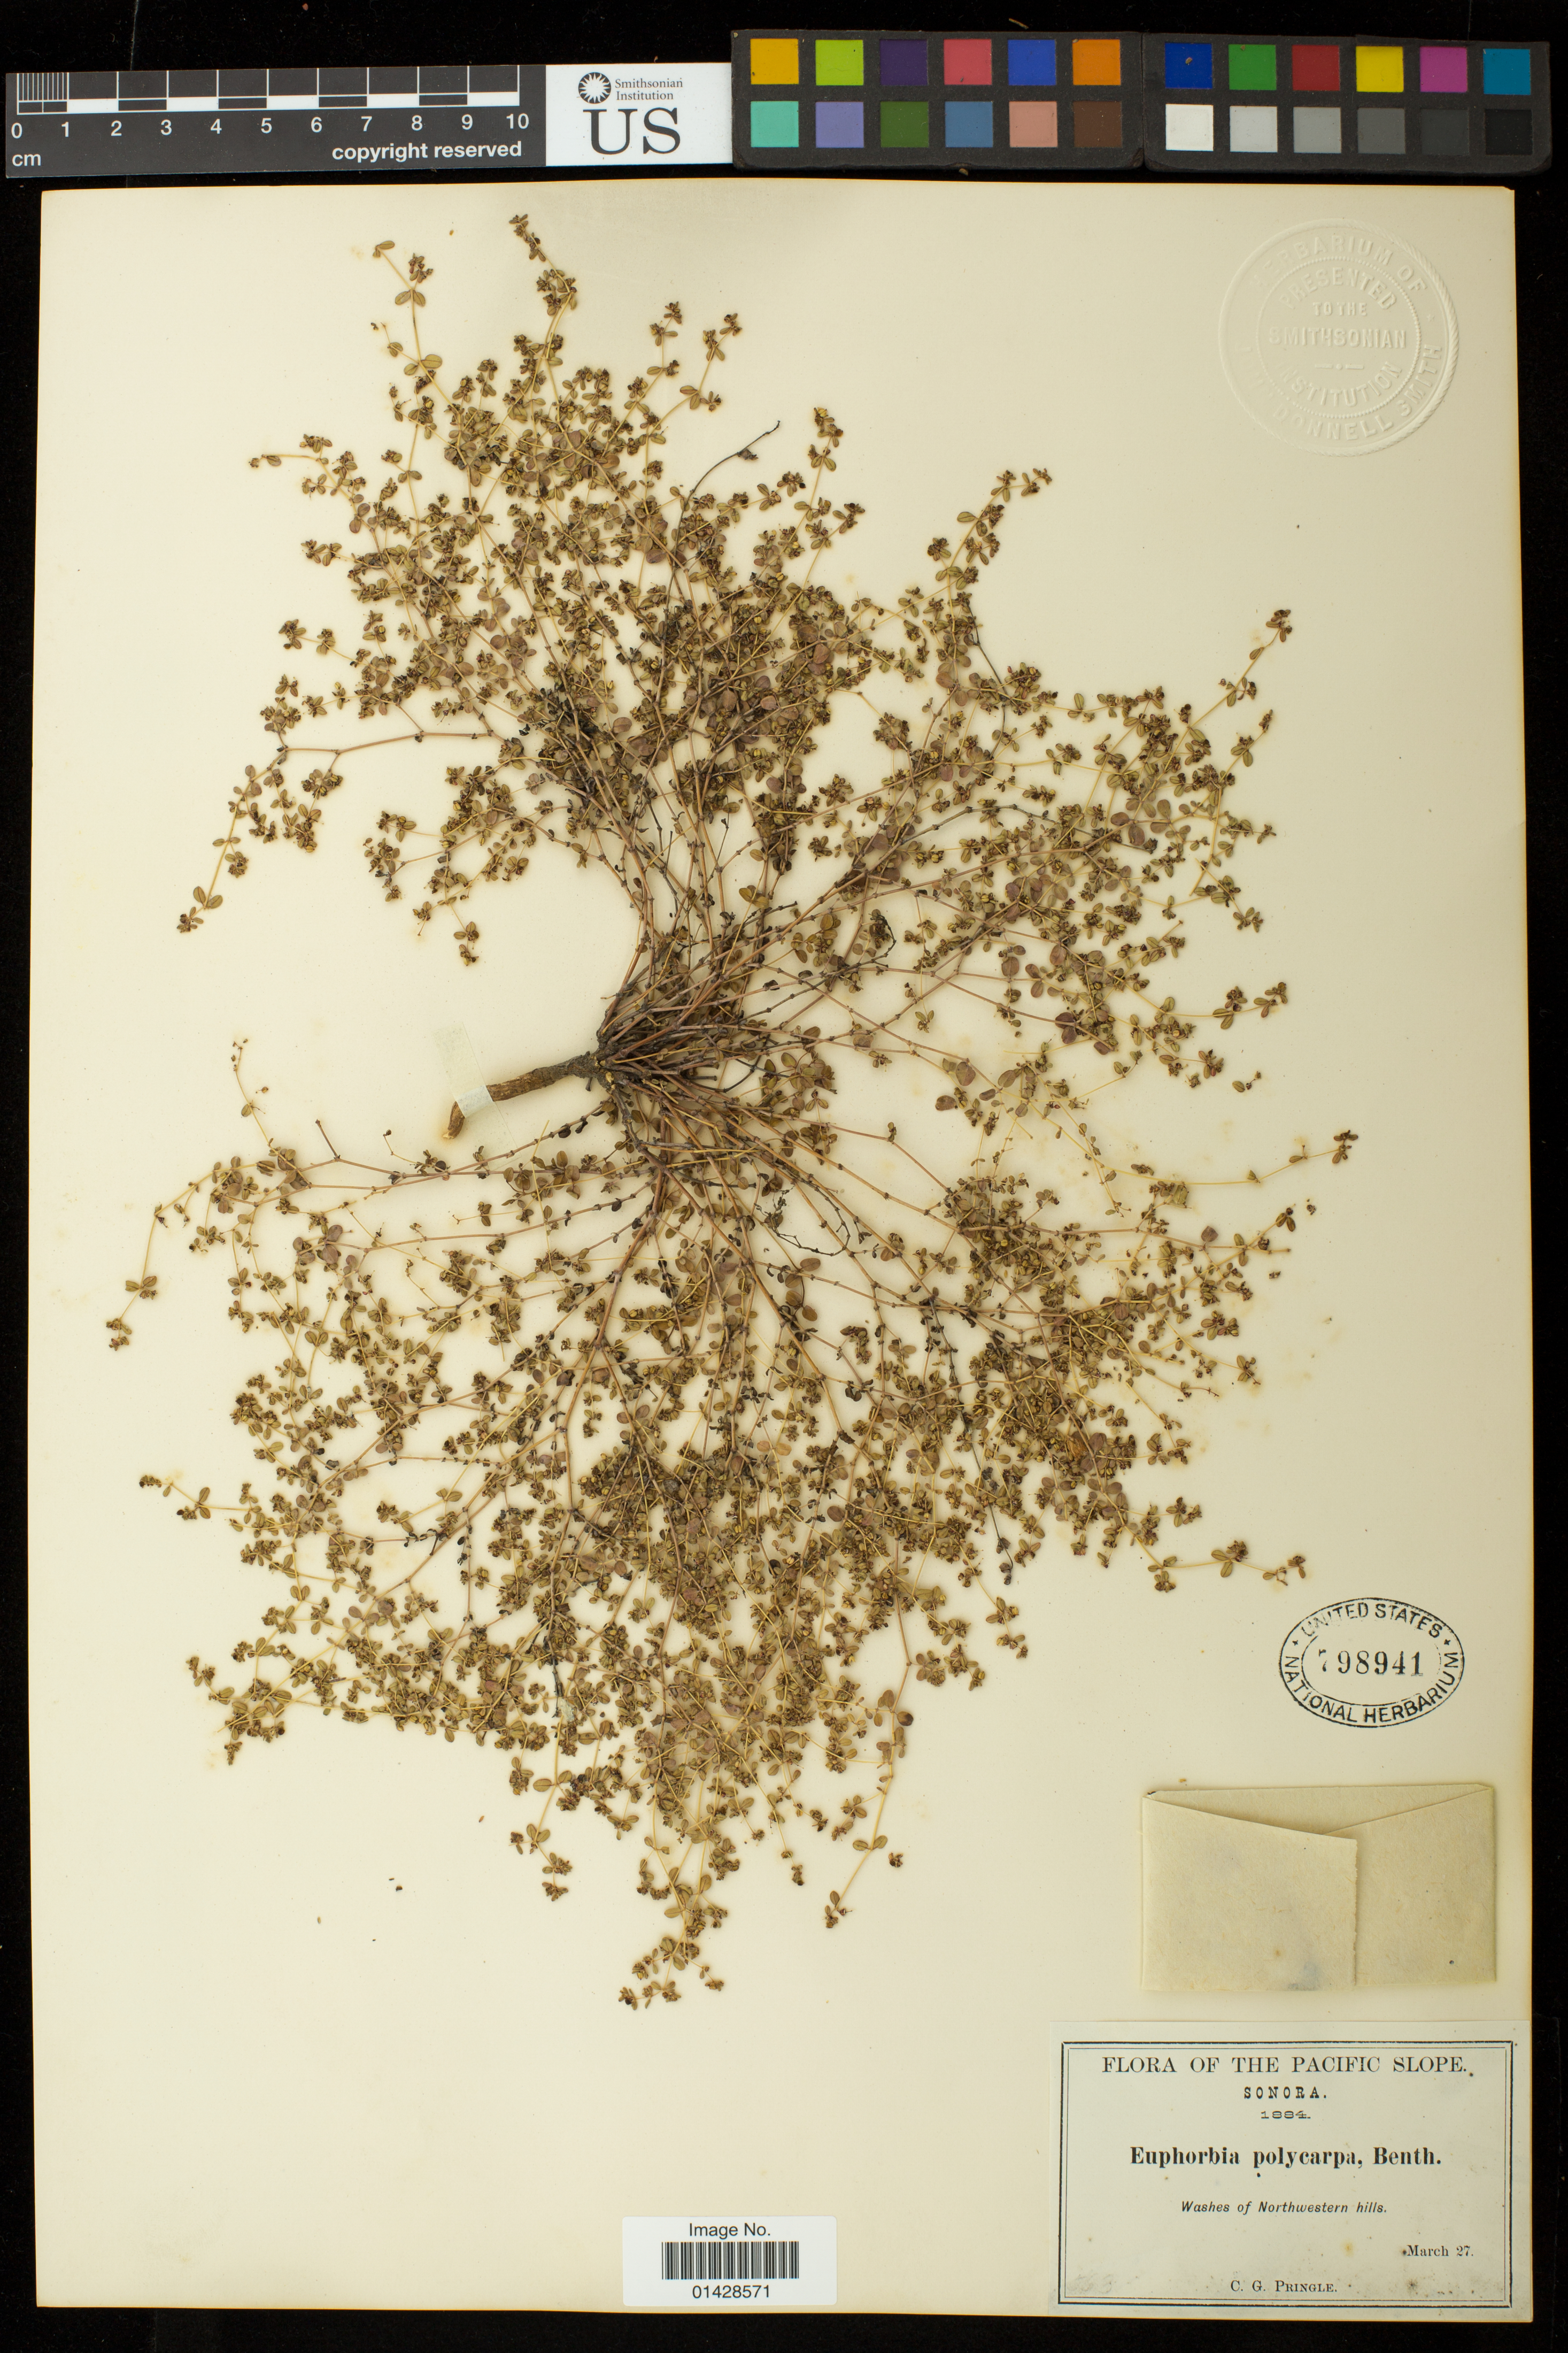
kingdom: Plantae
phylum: Tracheophyta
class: Magnoliopsida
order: Malpighiales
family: Euphorbiaceae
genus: Euphorbia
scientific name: Euphorbia polycarpa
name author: Benth.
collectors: C. G. Pringle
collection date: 1884-03-27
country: Mexico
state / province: Sonora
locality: Washes of Northwestern hills.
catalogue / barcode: US 798941